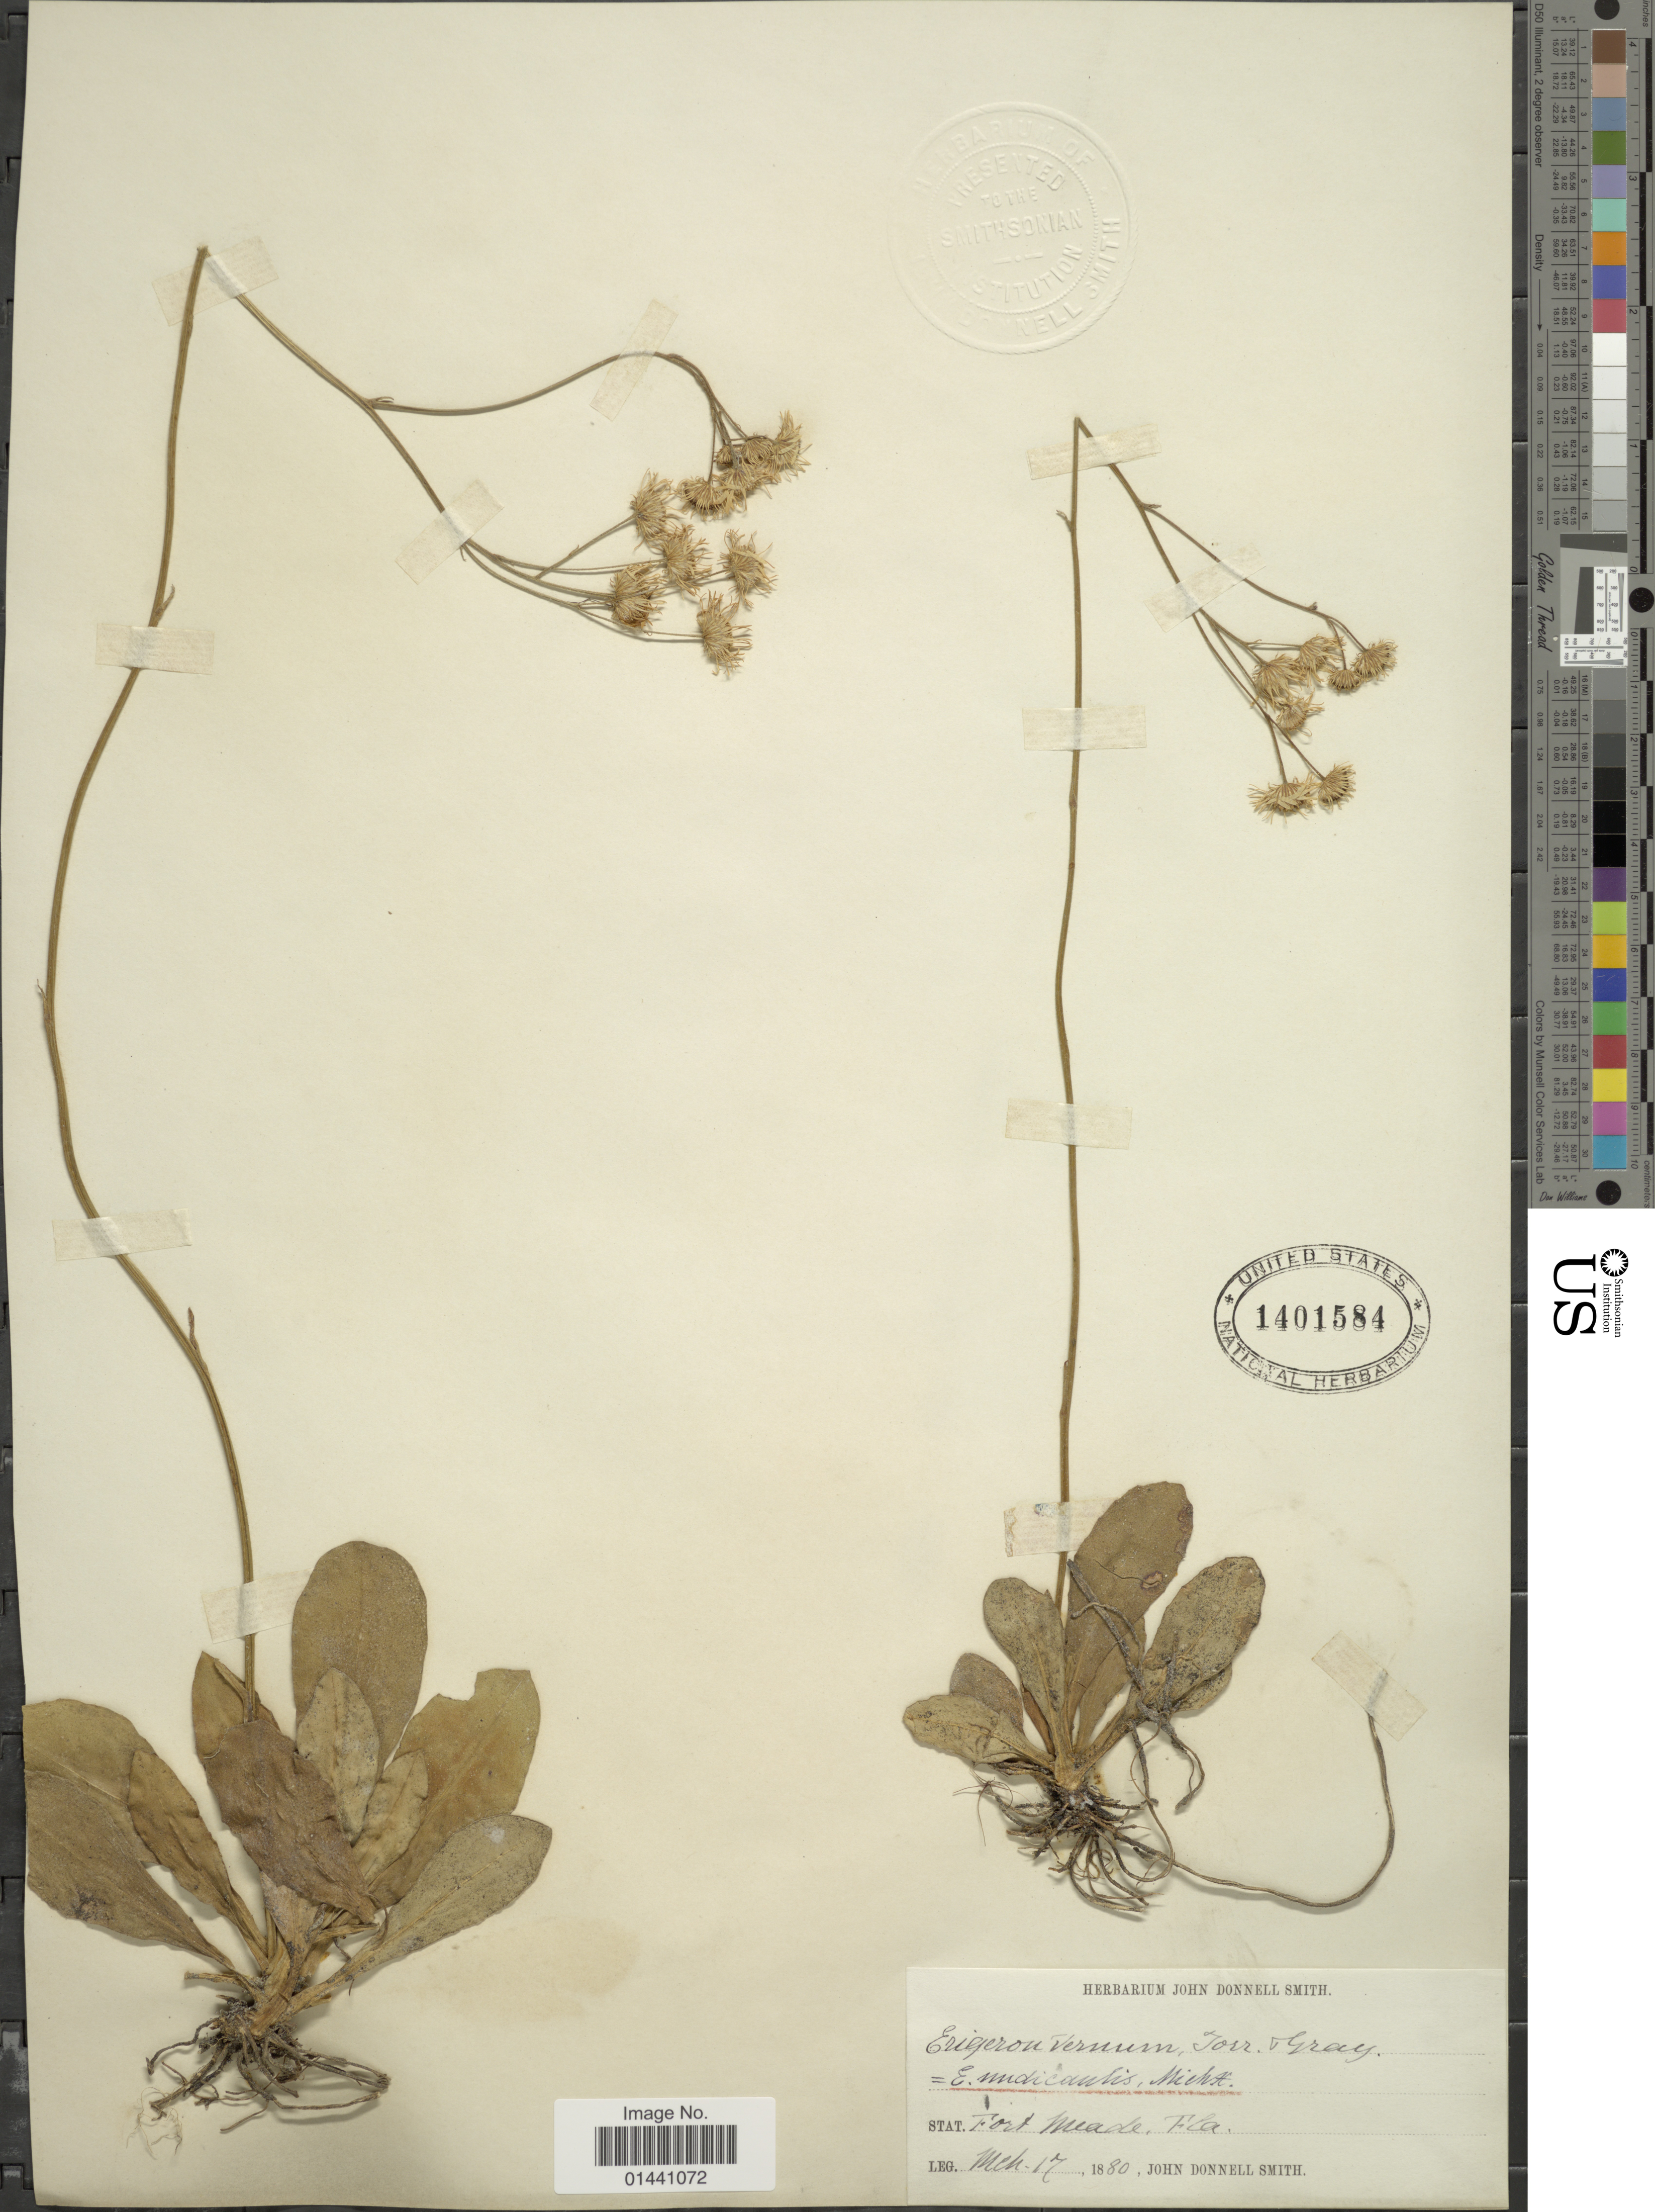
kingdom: Plantae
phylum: Tracheophyta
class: Magnoliopsida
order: Asterales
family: Asteraceae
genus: Erigeron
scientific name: Erigeron vernus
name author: (L.) Torr. & A. Gray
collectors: J. Donnell Smith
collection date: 1880-03-17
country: United States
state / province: Florida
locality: Fort Meadre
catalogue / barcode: US 1401584